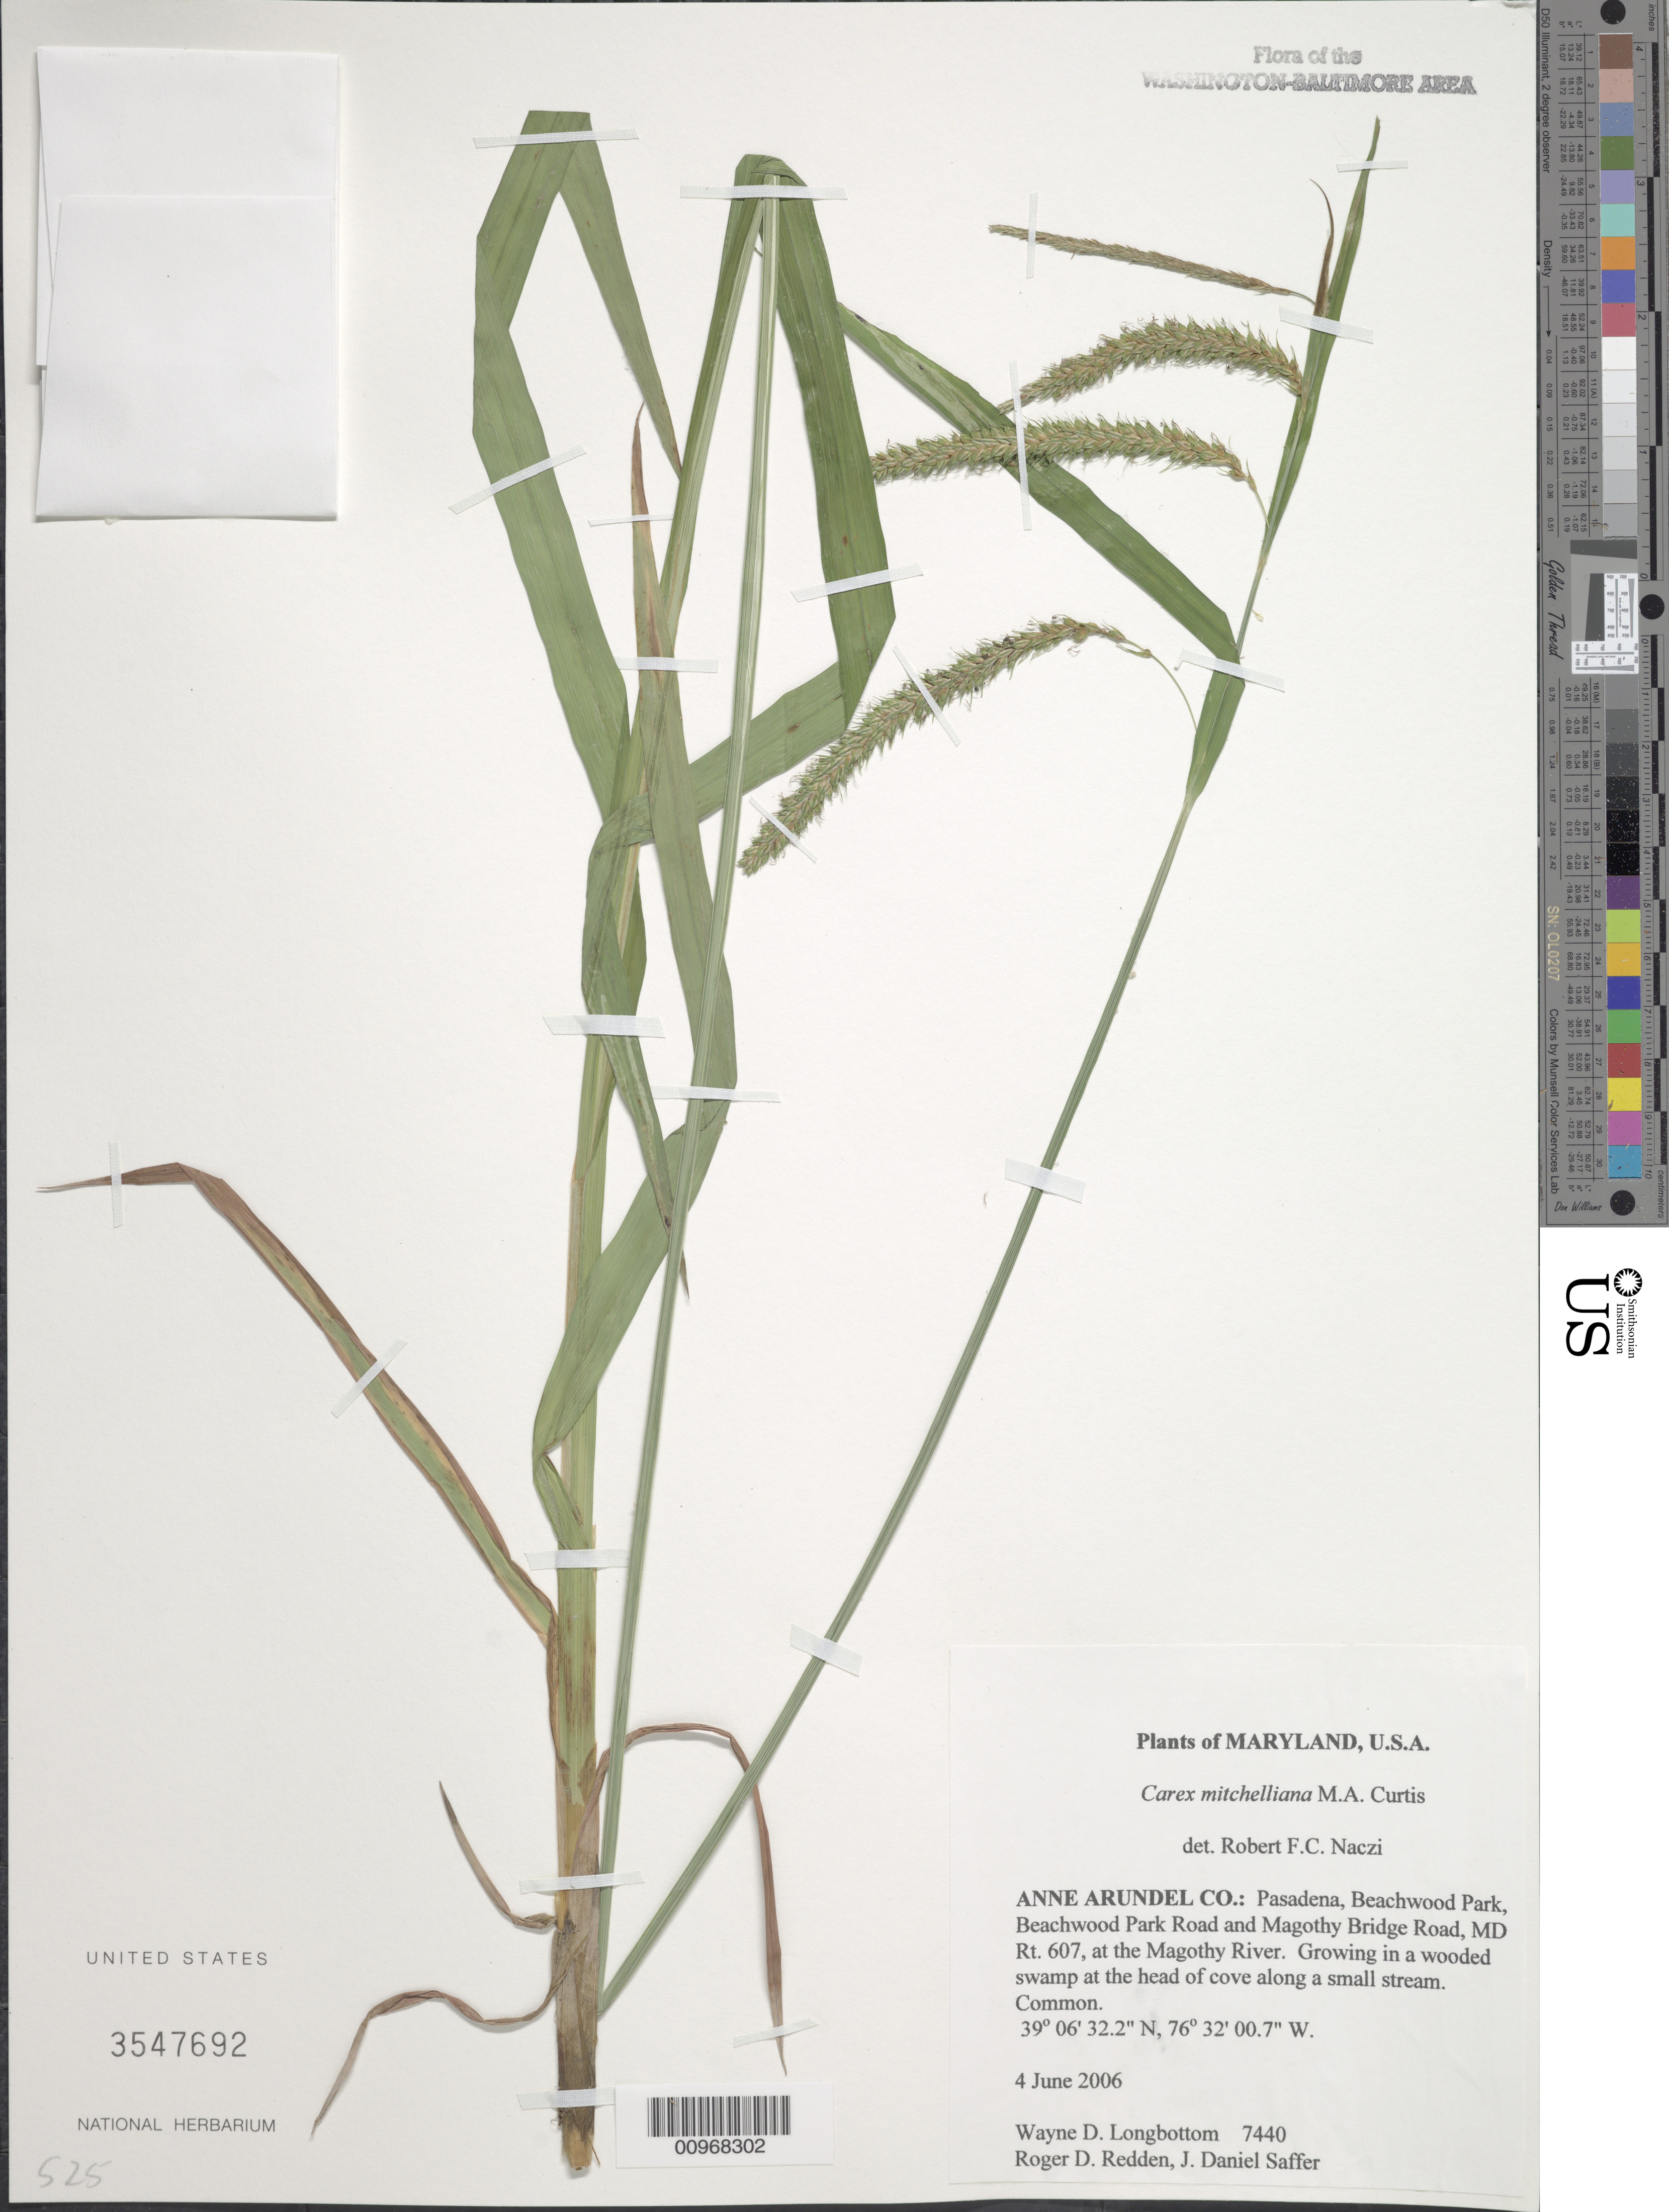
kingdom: Plantae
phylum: Tracheophyta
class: Liliopsida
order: Poales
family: Cyperaceae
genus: Carex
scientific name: Carex mitchelliana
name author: M.A. Curtis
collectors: W. D. Longbottom, R. D. Redden & J. Saffer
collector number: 7440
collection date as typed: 4 June 2006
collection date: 2006-06-04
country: United States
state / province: Maryland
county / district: Anne Arundel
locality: Pasadena, Beachwood Park, Beachwood Park Road and Magothy Bridge Road, MD Rt. 607, at the Magothy Road.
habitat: Growing in a wooded swamp at the head of cove along a small stream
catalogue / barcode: US 3547692